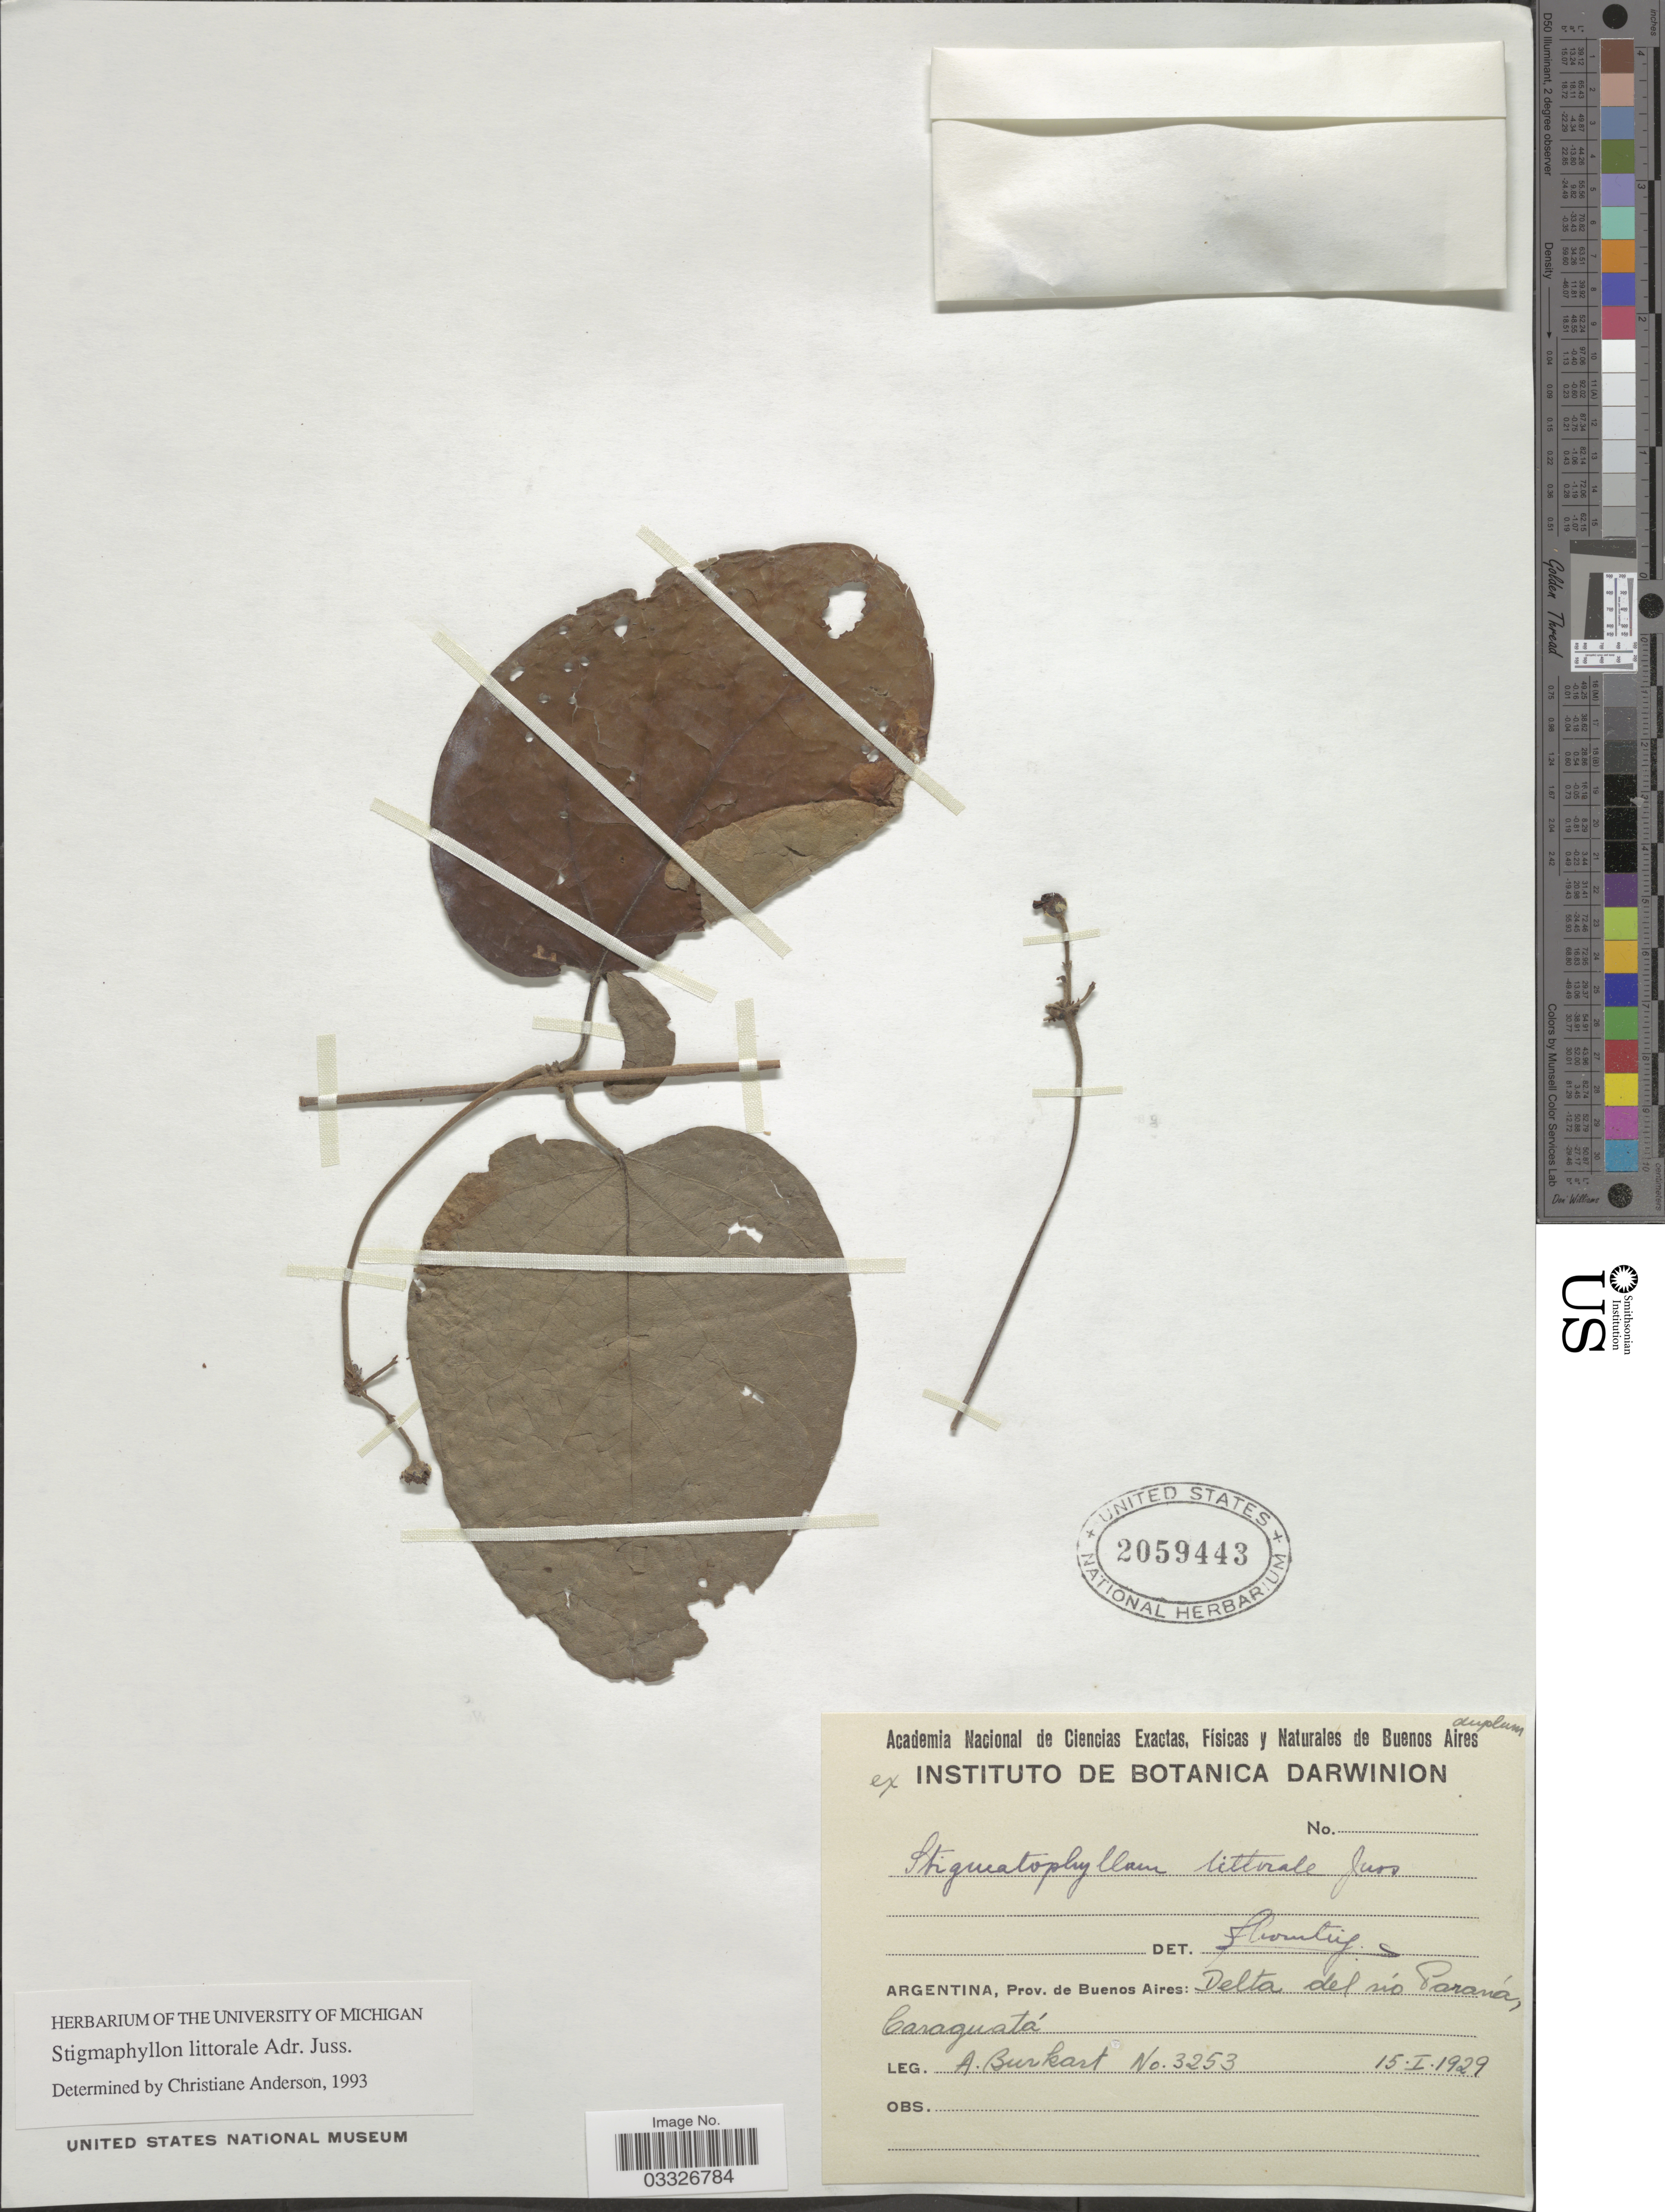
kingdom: Plantae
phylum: Tracheophyta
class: Magnoliopsida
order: Malpighiales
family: Malpighiaceae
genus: Stigmaphyllon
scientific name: Stigmaphyllon littorale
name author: A. Juss.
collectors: A. E. Burkart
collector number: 3253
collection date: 1929-01-15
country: Argentina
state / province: Buenos Aires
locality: Delta del río Paraná, Caraguatá.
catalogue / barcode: US 2059443